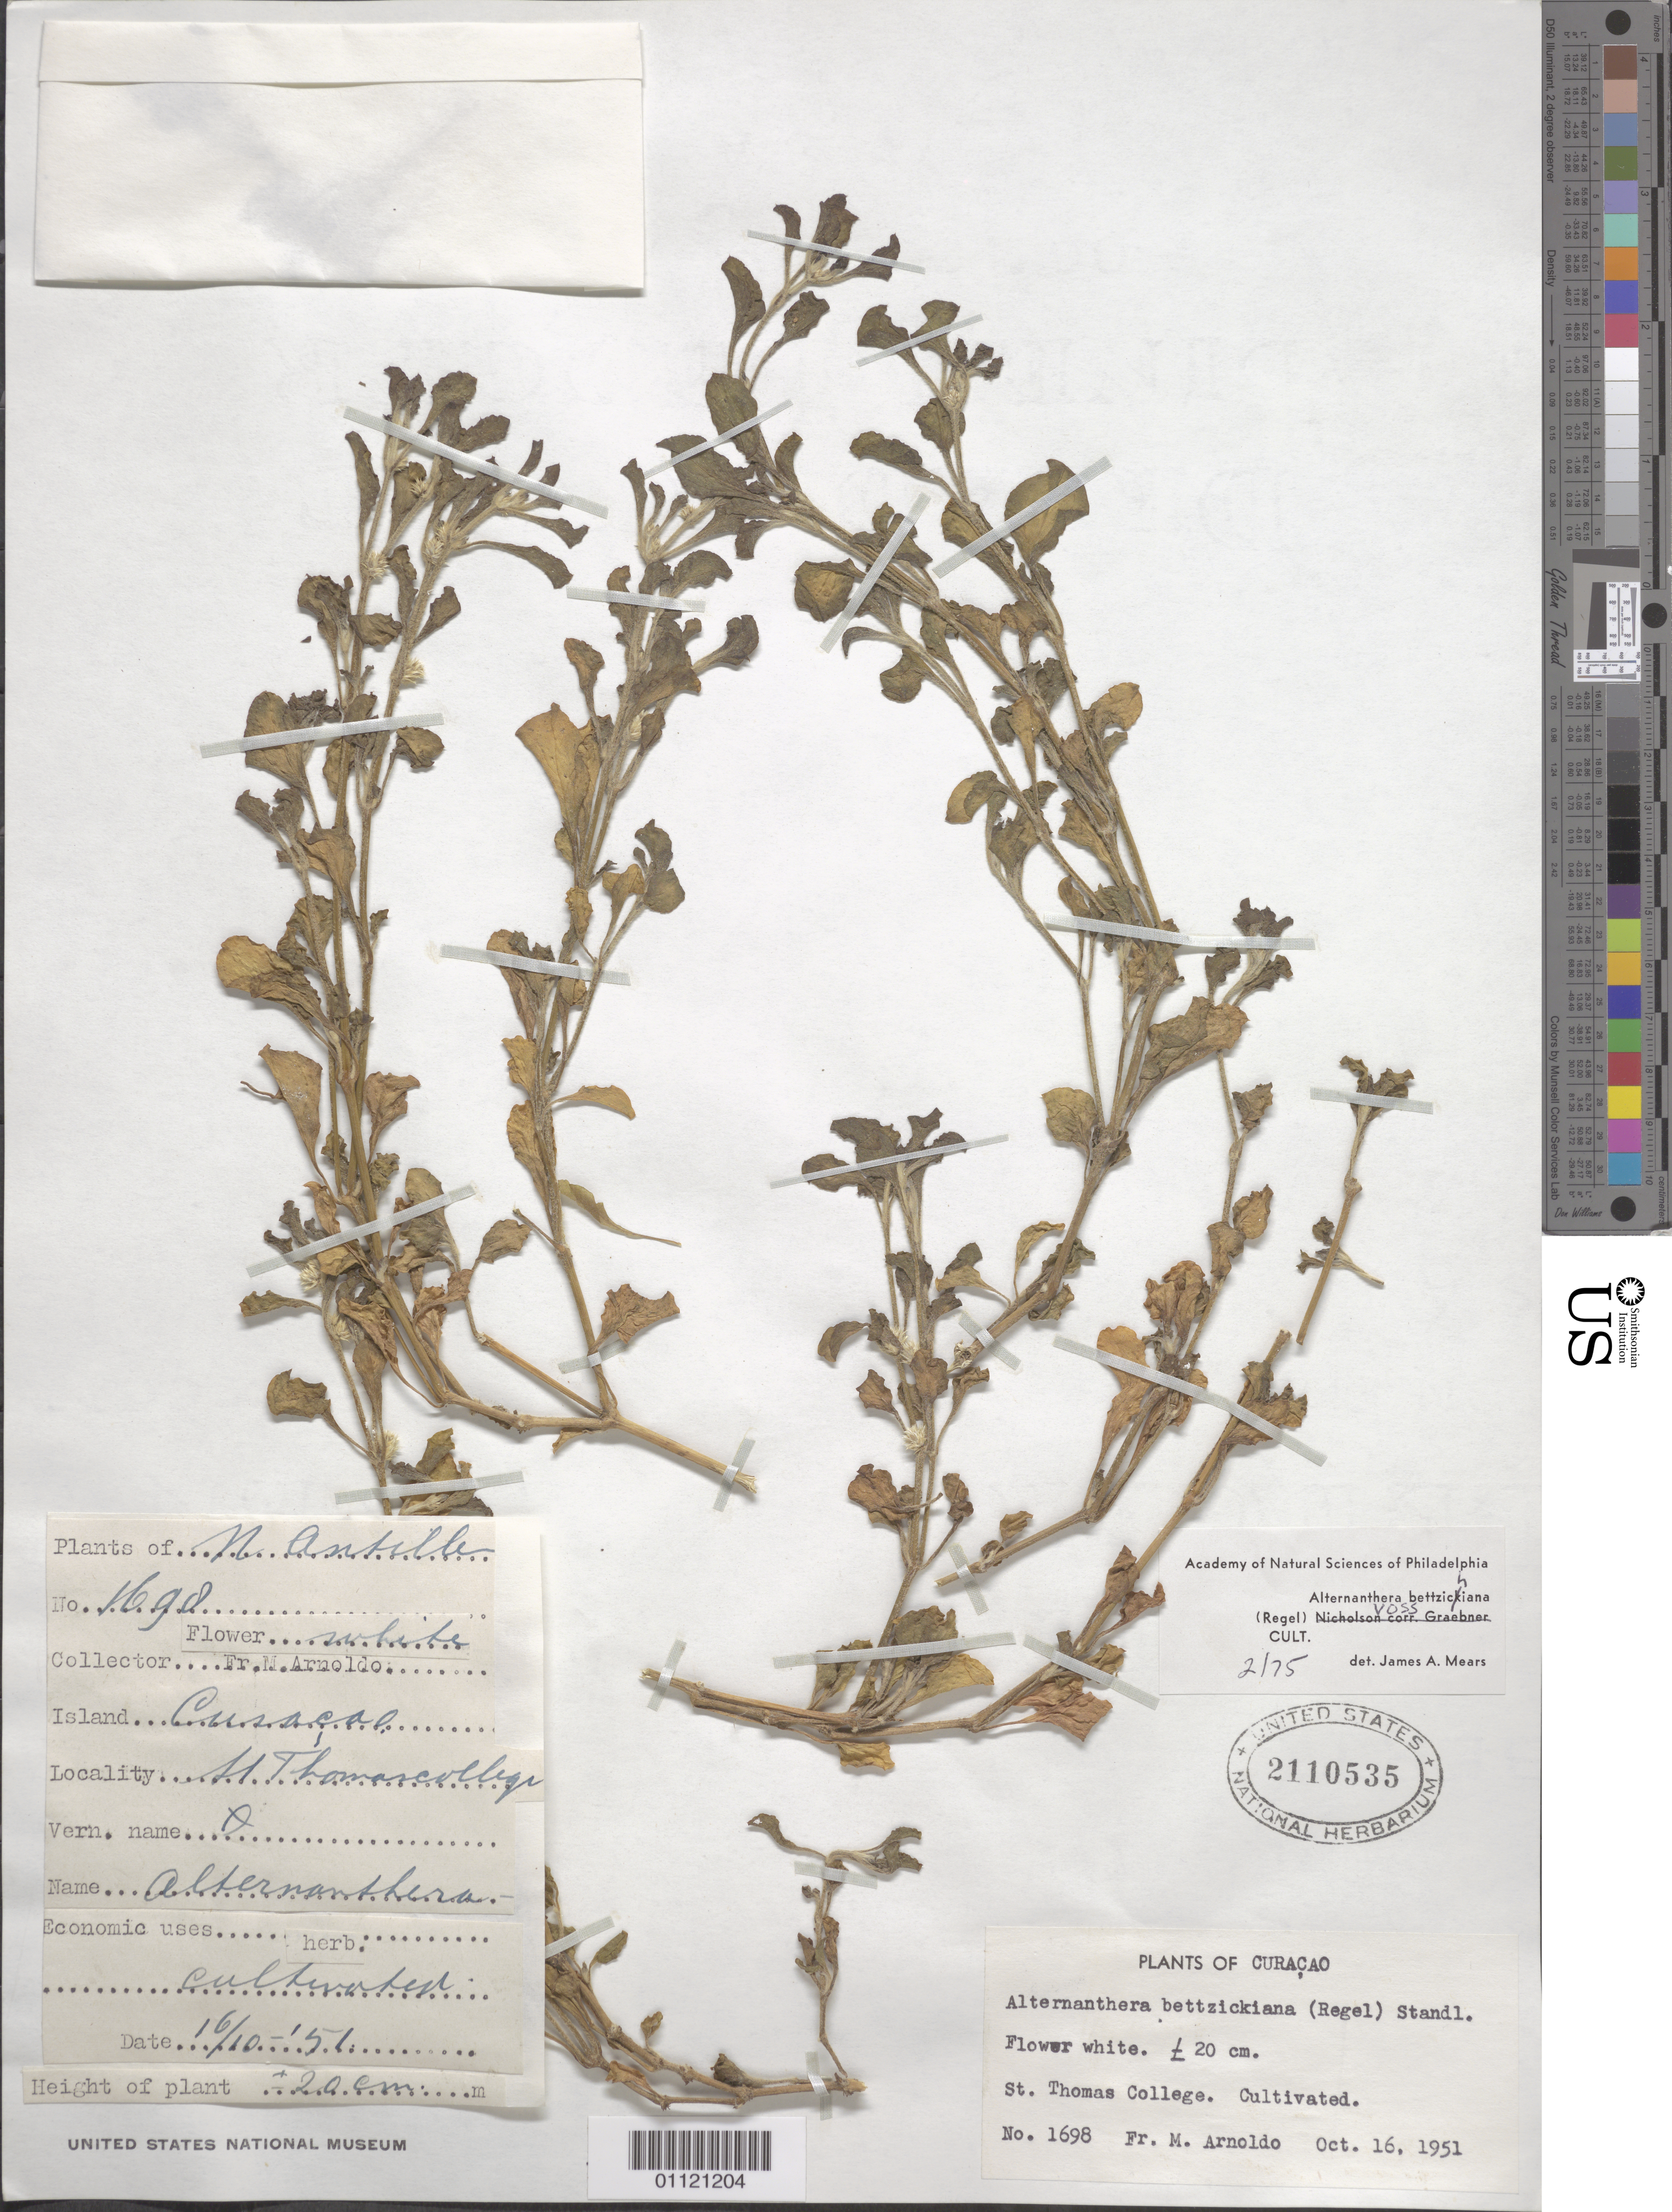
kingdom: Plantae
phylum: Tracheophyta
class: Magnoliopsida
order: Caryophyllales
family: Amaranthaceae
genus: Alternanthera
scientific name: Alternanthera bettzickiana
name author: (Regel) G. Nicholson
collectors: N. Arnoldo-Broeders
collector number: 1698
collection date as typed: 16 Oct 1951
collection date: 1951-10-16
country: Curaçao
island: Curaçao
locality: St. Thomas College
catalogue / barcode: US 2110535